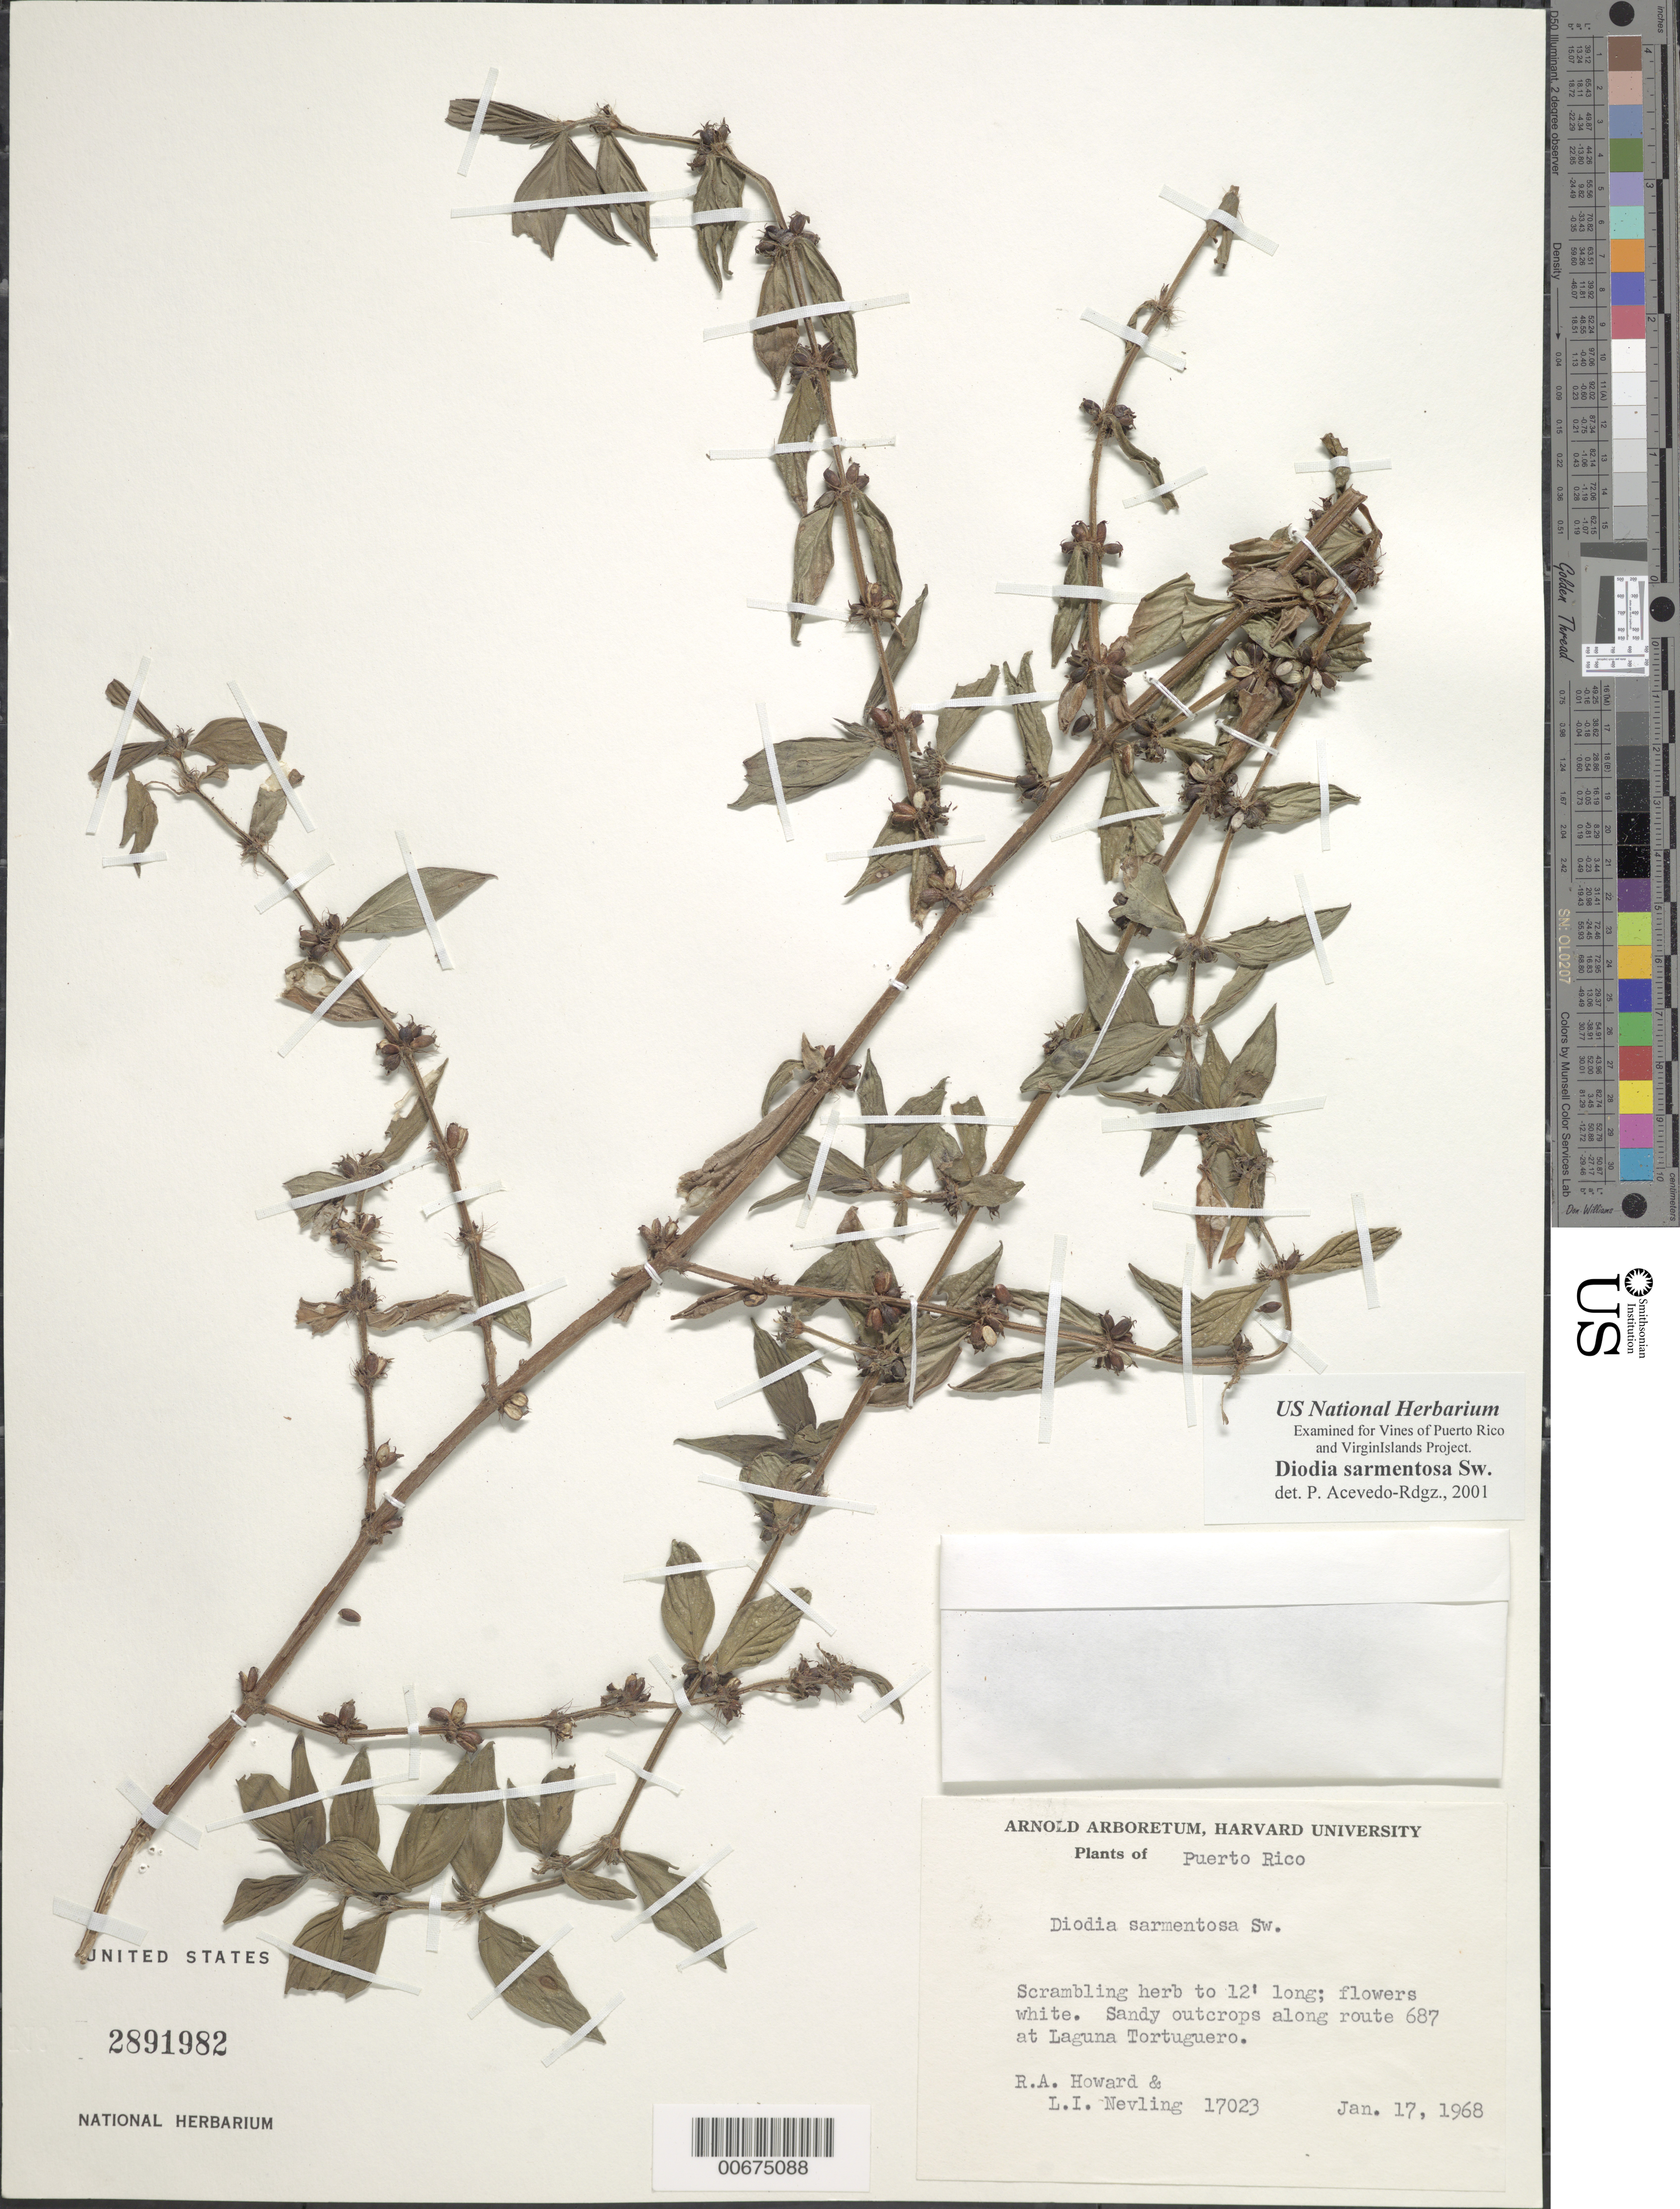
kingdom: Plantae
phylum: Tracheophyta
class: Magnoliopsida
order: Gentianales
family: Rubiaceae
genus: Diodia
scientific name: Diodia sarmentosa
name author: Sw.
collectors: R. A. Howard & L. Nevling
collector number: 17023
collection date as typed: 17 Jan 1968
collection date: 1968-01-17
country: Puerto Rico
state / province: Manatí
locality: Vega Baja; along route 687 at Laguna Tortuguero. Sandy outcrops.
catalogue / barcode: US 2891982